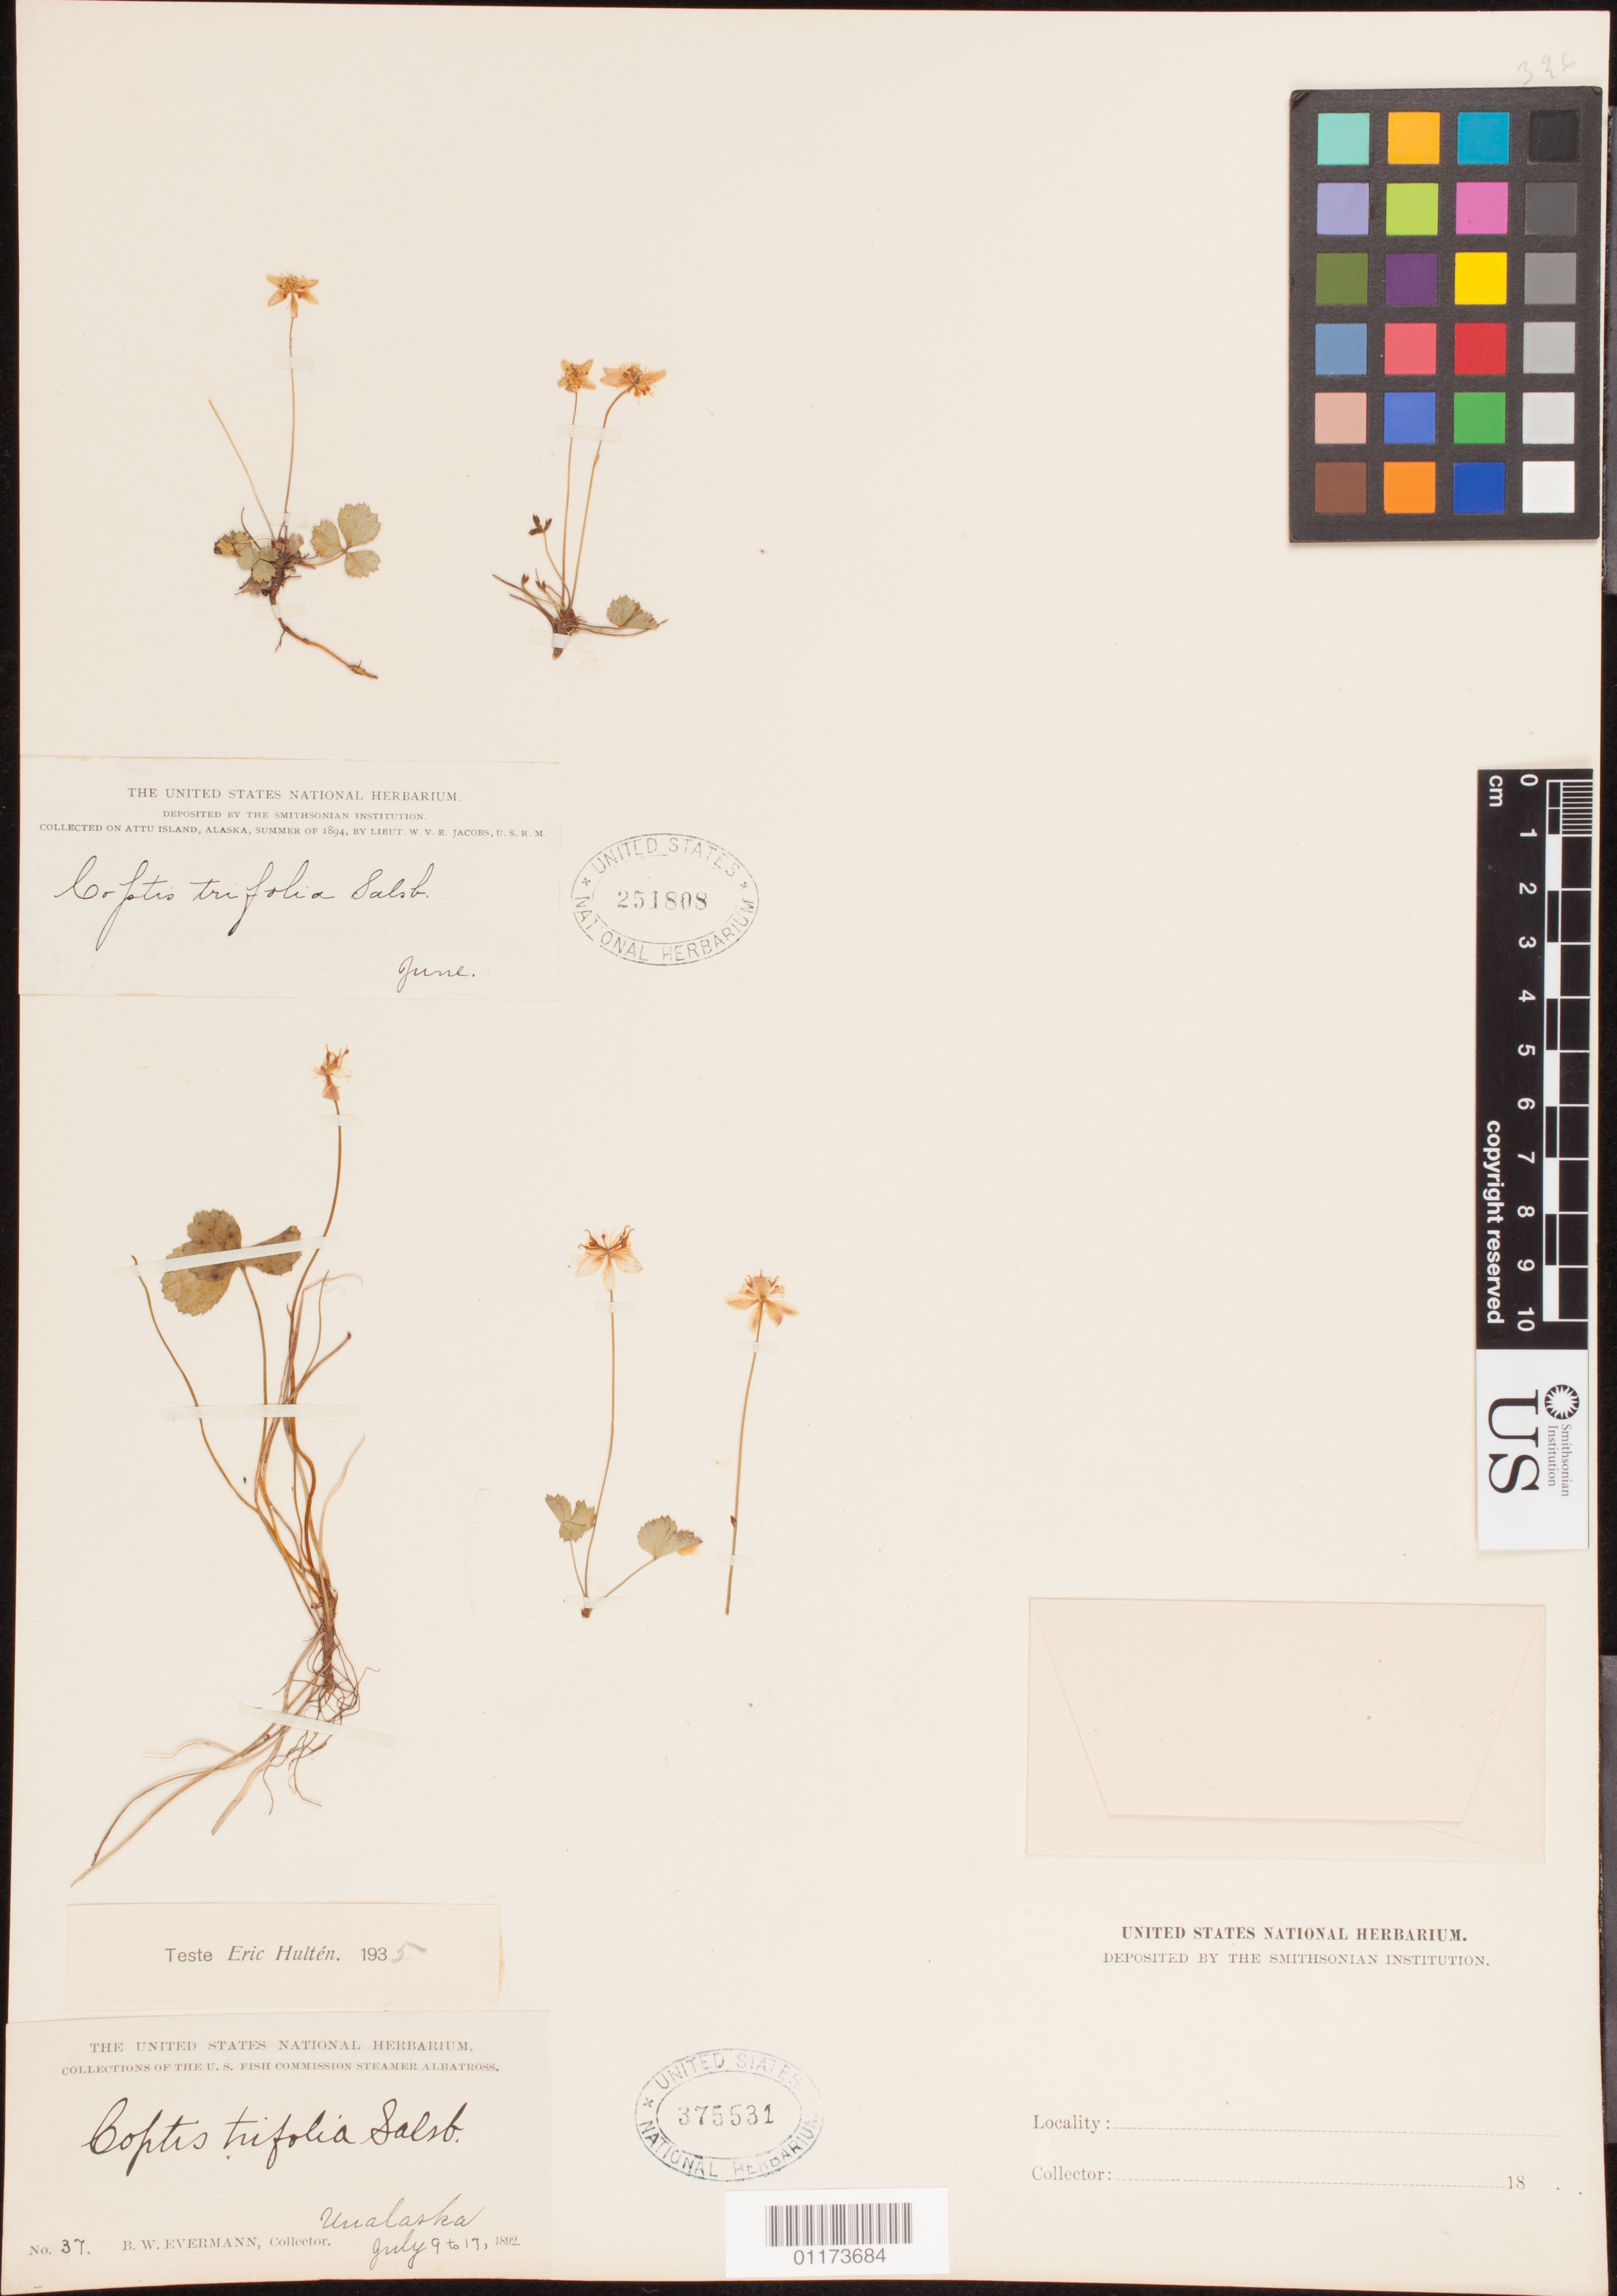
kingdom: Plantae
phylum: Tracheophyta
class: Magnoliopsida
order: Ranunculales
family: Ranunculaceae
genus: Coptis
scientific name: Coptis trifolia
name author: (L.) Salisb.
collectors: B. W. Evermann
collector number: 37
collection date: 1892-07-09/1892-07-17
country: United States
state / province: Alaska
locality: Unalaska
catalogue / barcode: US 375531